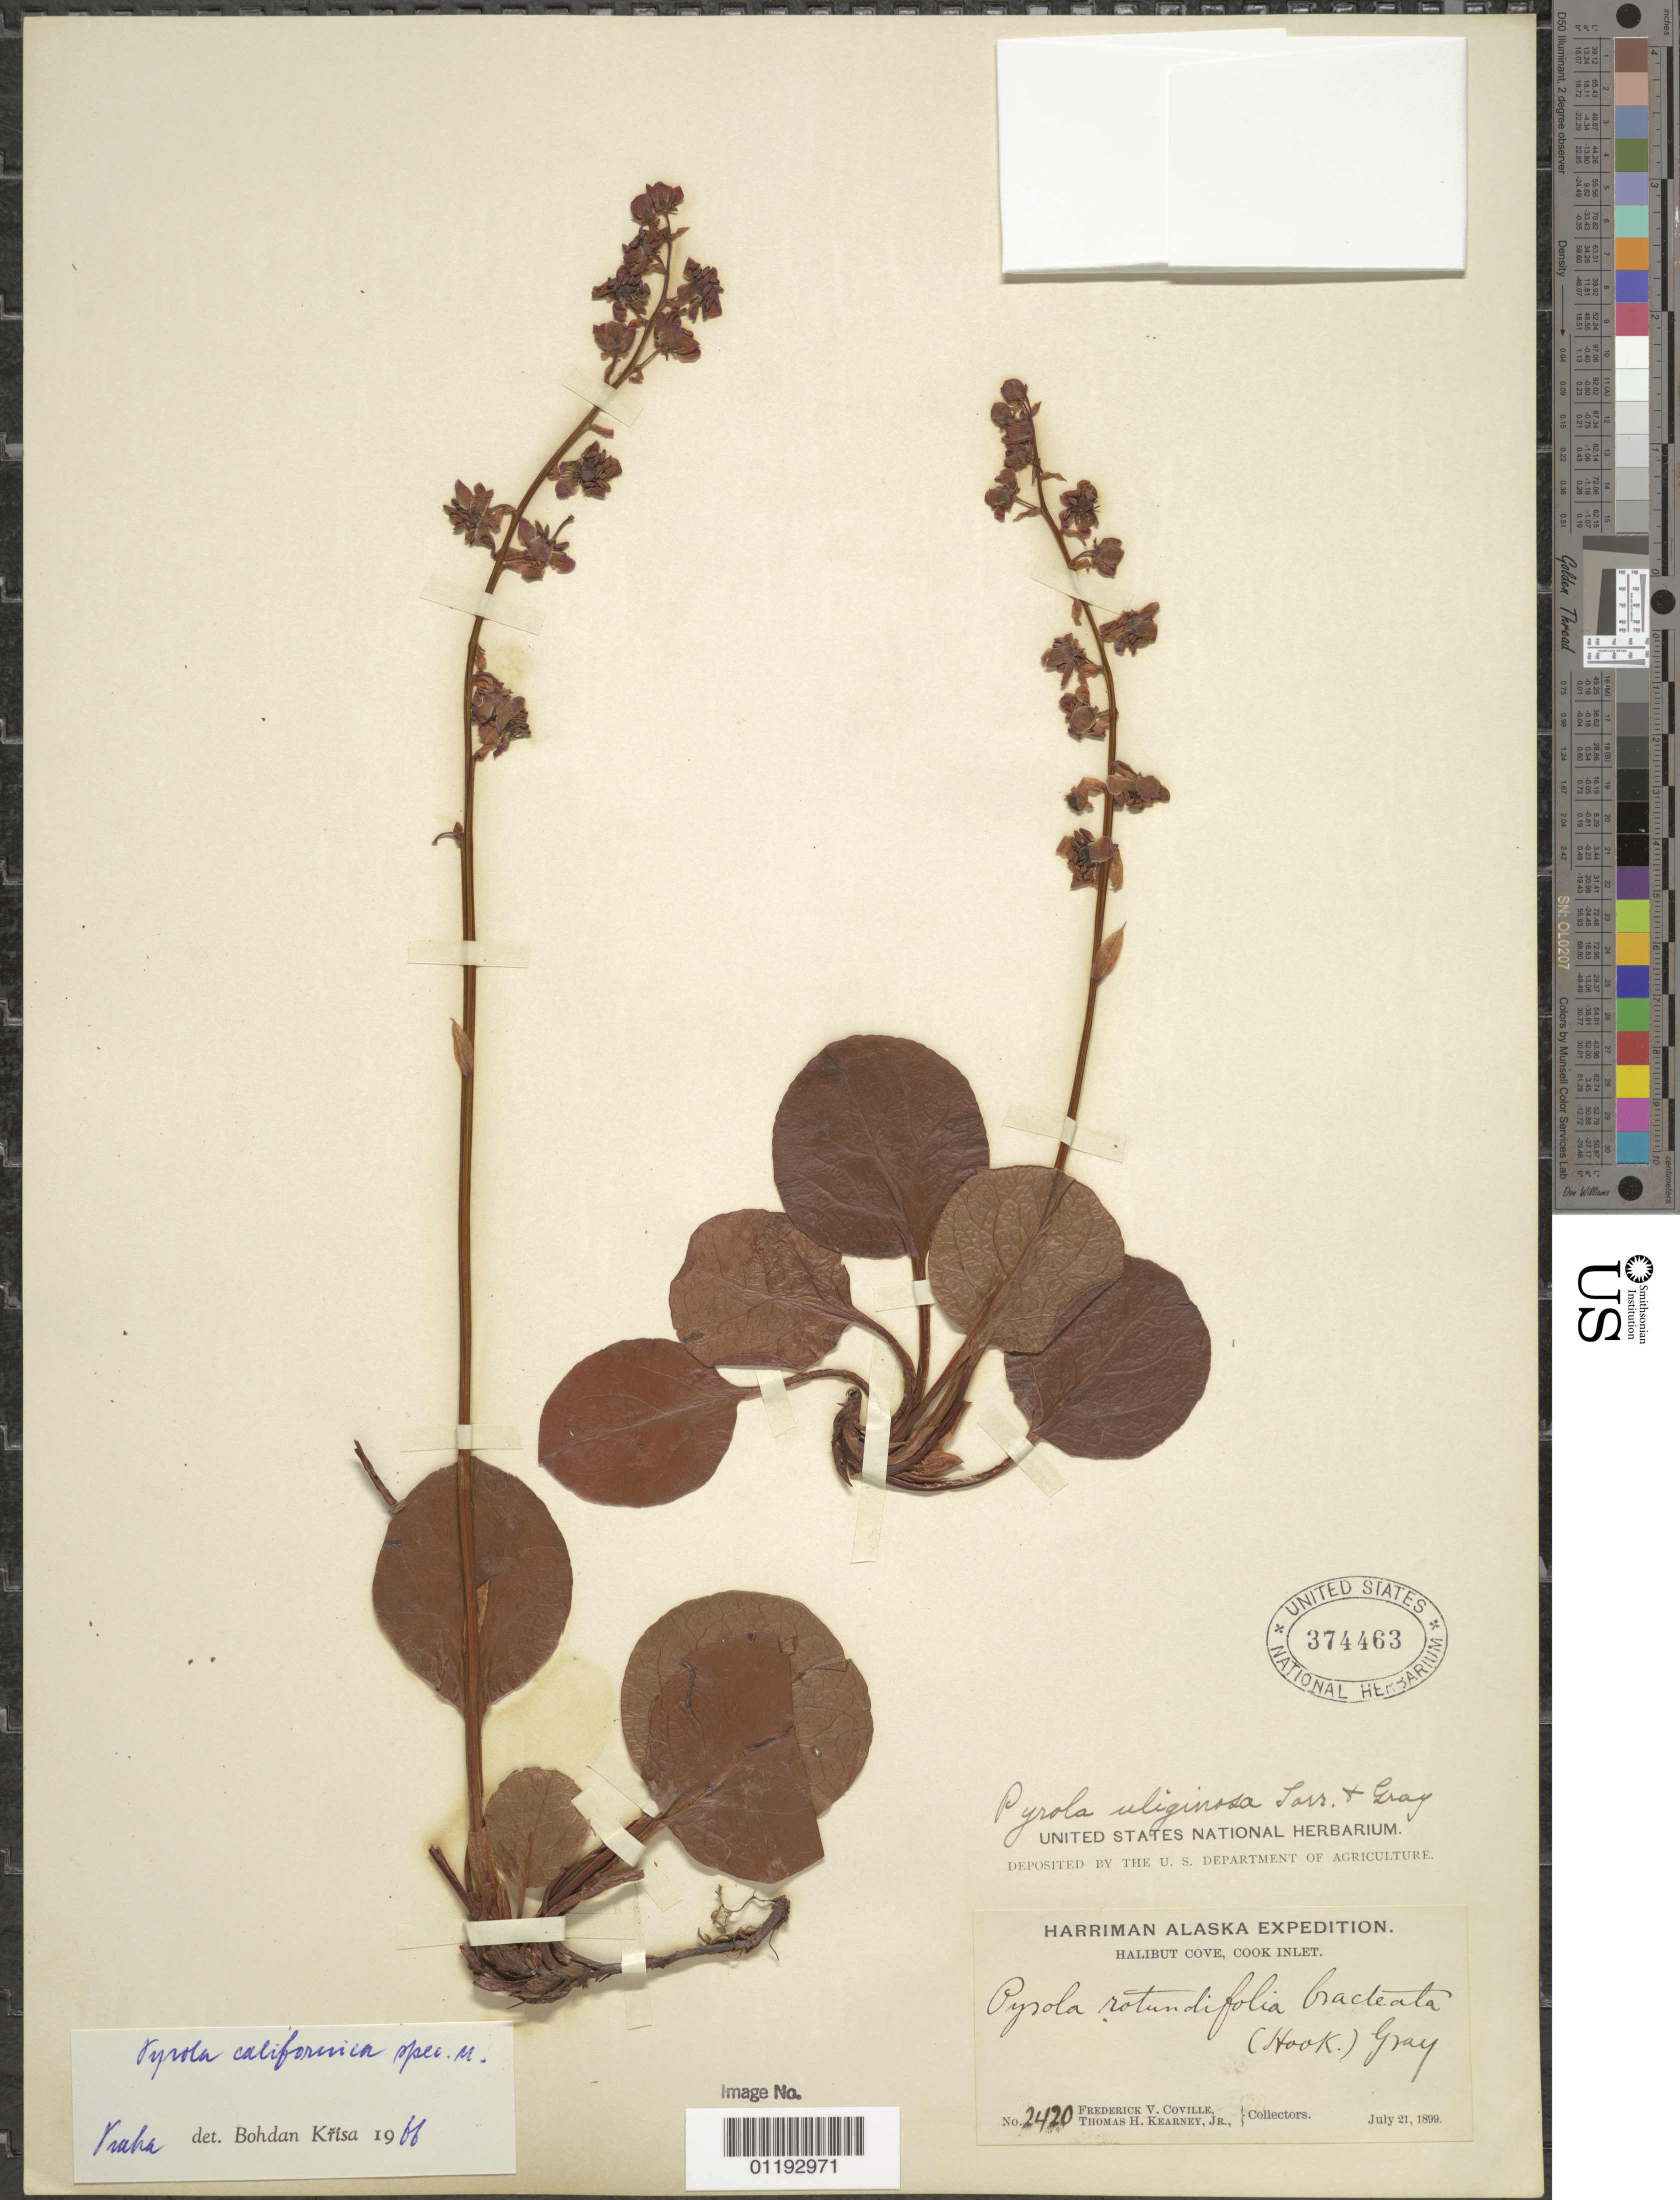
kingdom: Plantae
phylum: Tracheophyta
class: Magnoliopsida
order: Ericales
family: Ericaceae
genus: Pyrola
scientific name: Pyrola californica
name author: Krísa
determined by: Krísa, B.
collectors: F. V. Coville & T. H. Kearney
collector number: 2420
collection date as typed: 21 Jul 1899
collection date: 1899-07-21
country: United States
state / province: Alaska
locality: Halibut Cove, Cook Inlet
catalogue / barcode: US 374463